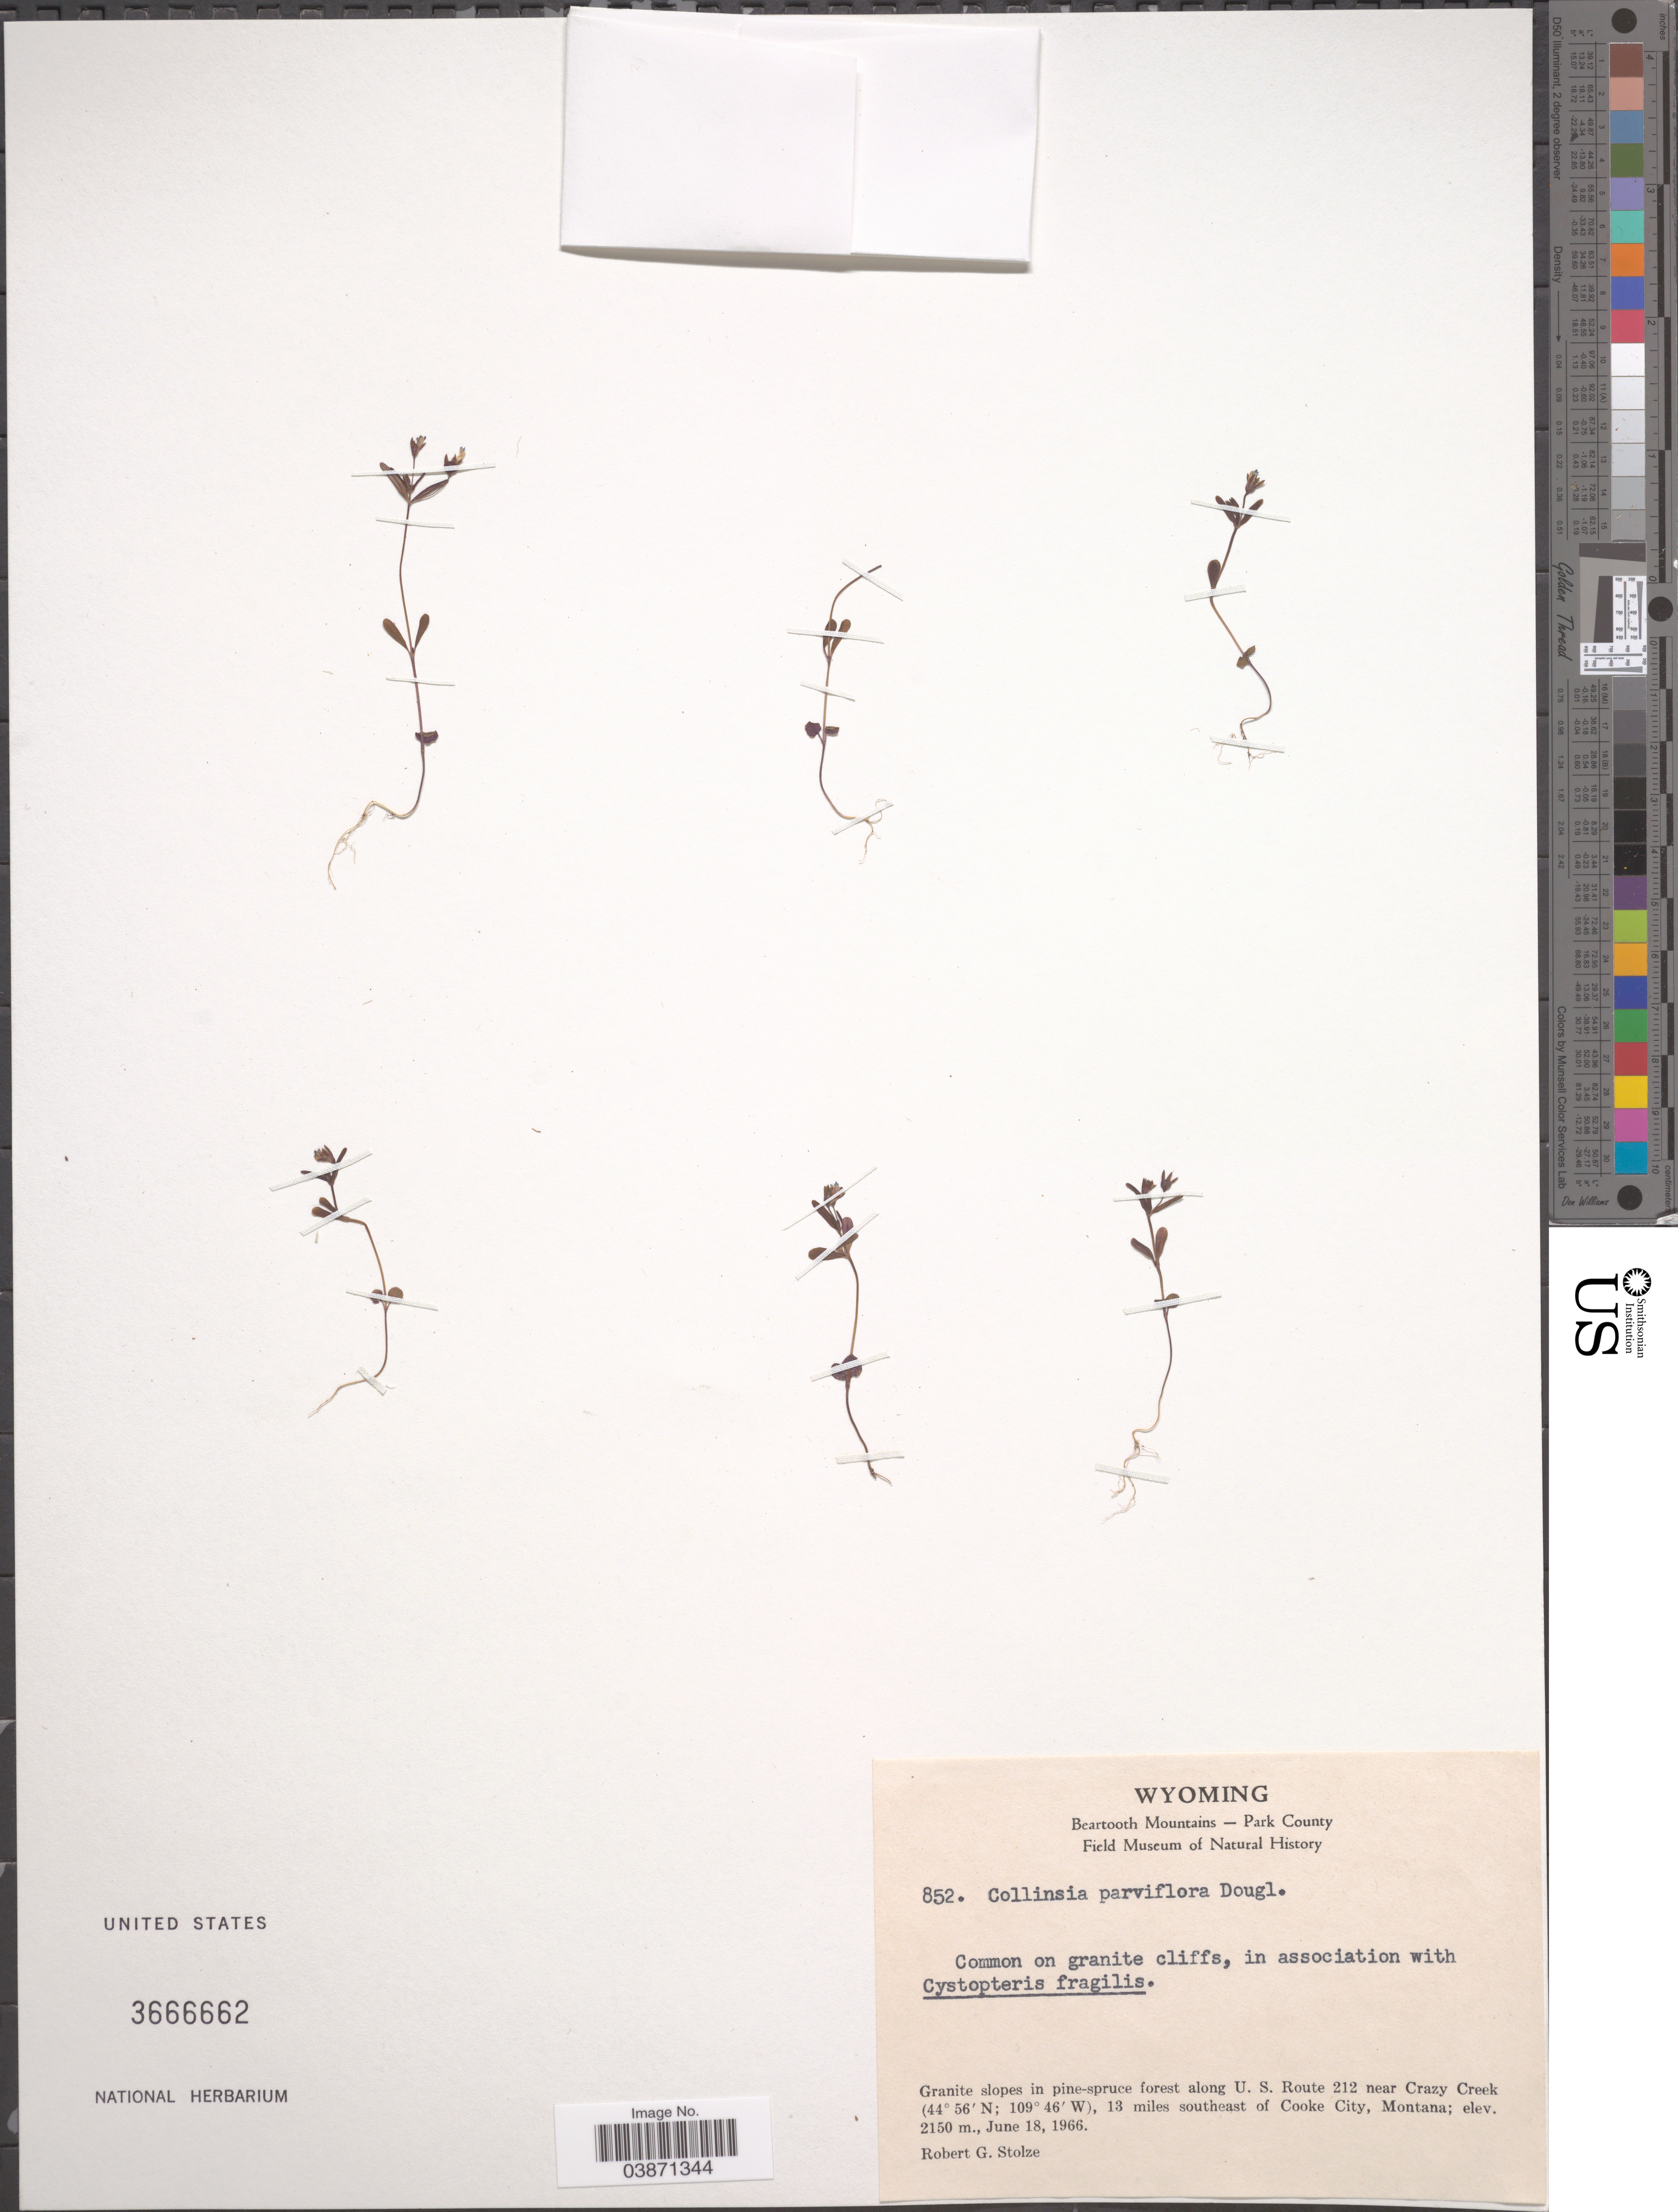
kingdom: Plantae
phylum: Tracheophyta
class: Magnoliopsida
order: Lamiales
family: Plantaginaceae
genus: Collinsia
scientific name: Collinsia parviflora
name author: Douglas ex Lindl.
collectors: R. G. Stolze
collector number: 852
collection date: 1966-06-18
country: United States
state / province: Montana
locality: Granite slopes in pine-spruce forest along U. S. Route 212 near Crazy Creek, 13 miles southeast of Cooke City.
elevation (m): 2150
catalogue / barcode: US 3666662